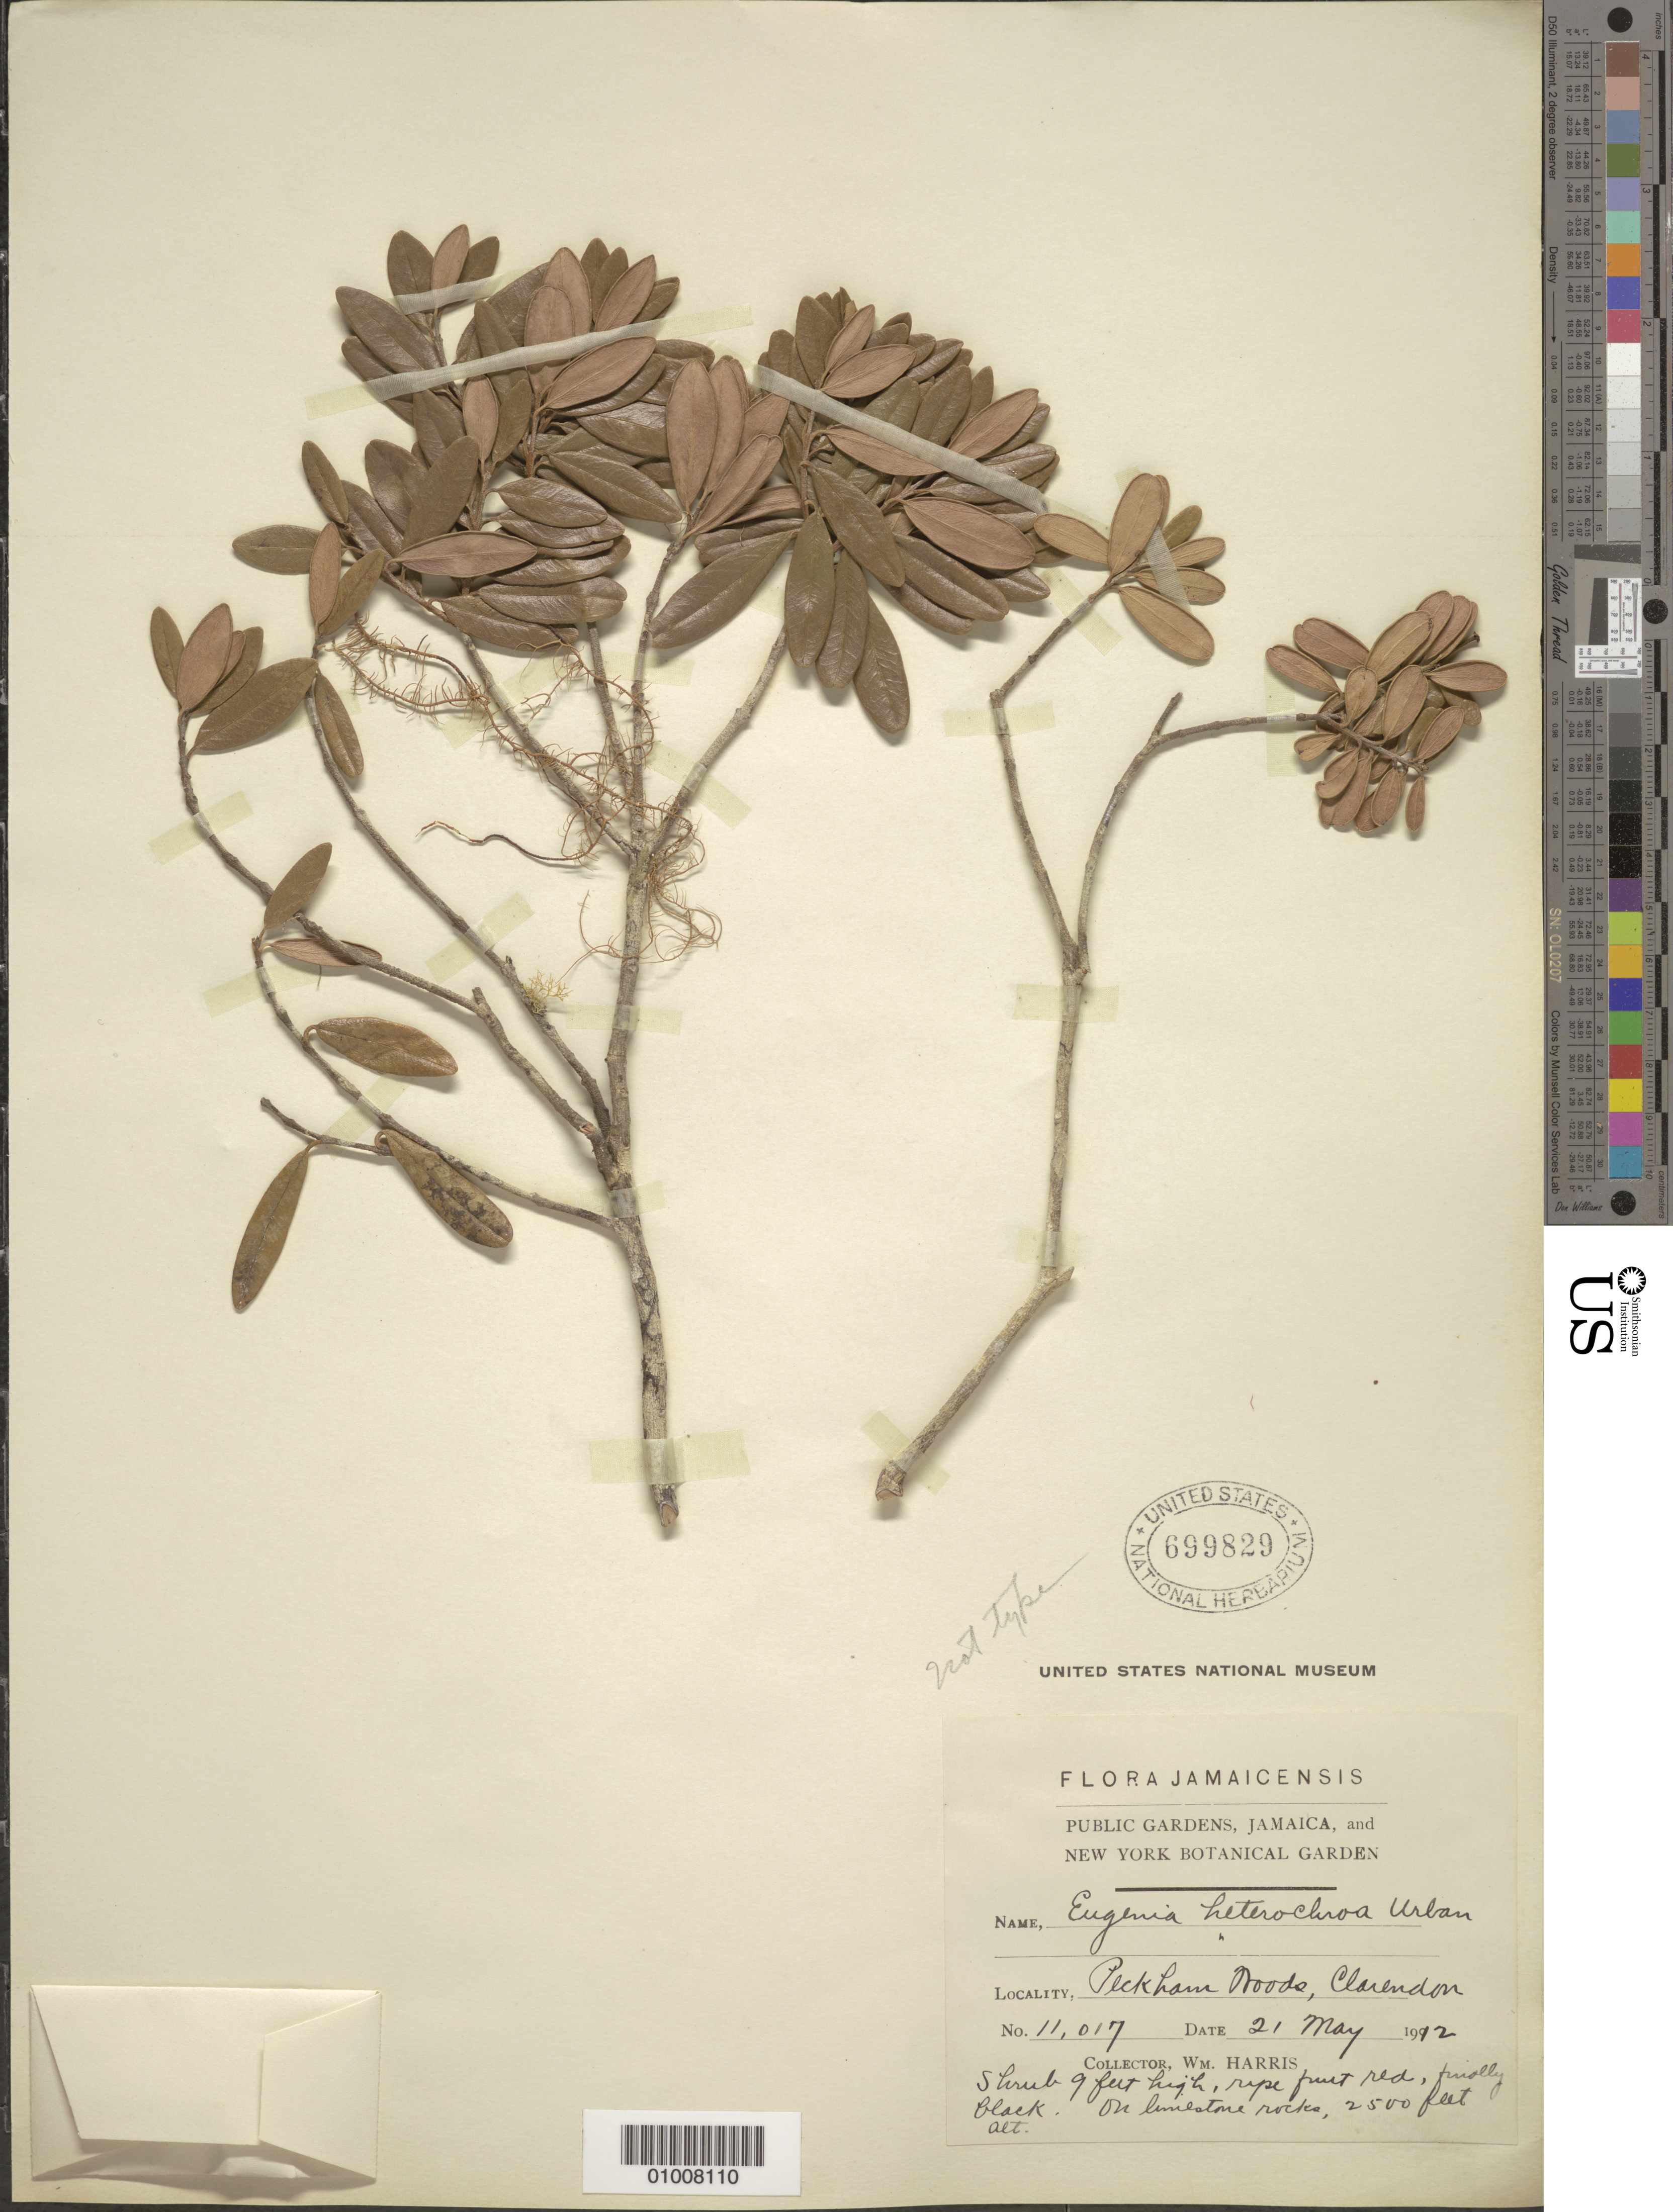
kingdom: Plantae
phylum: Tracheophyta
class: Magnoliopsida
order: Myrtales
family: Myrtaceae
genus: Eugenia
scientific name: Eugenia heterochroa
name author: Urb.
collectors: W. Harris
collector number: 11017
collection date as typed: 21 May 1912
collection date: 1912-05-21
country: Jamaica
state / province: Clarendon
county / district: Peckham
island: Jamaica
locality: Peckham Woods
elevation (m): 762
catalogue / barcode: US 699829